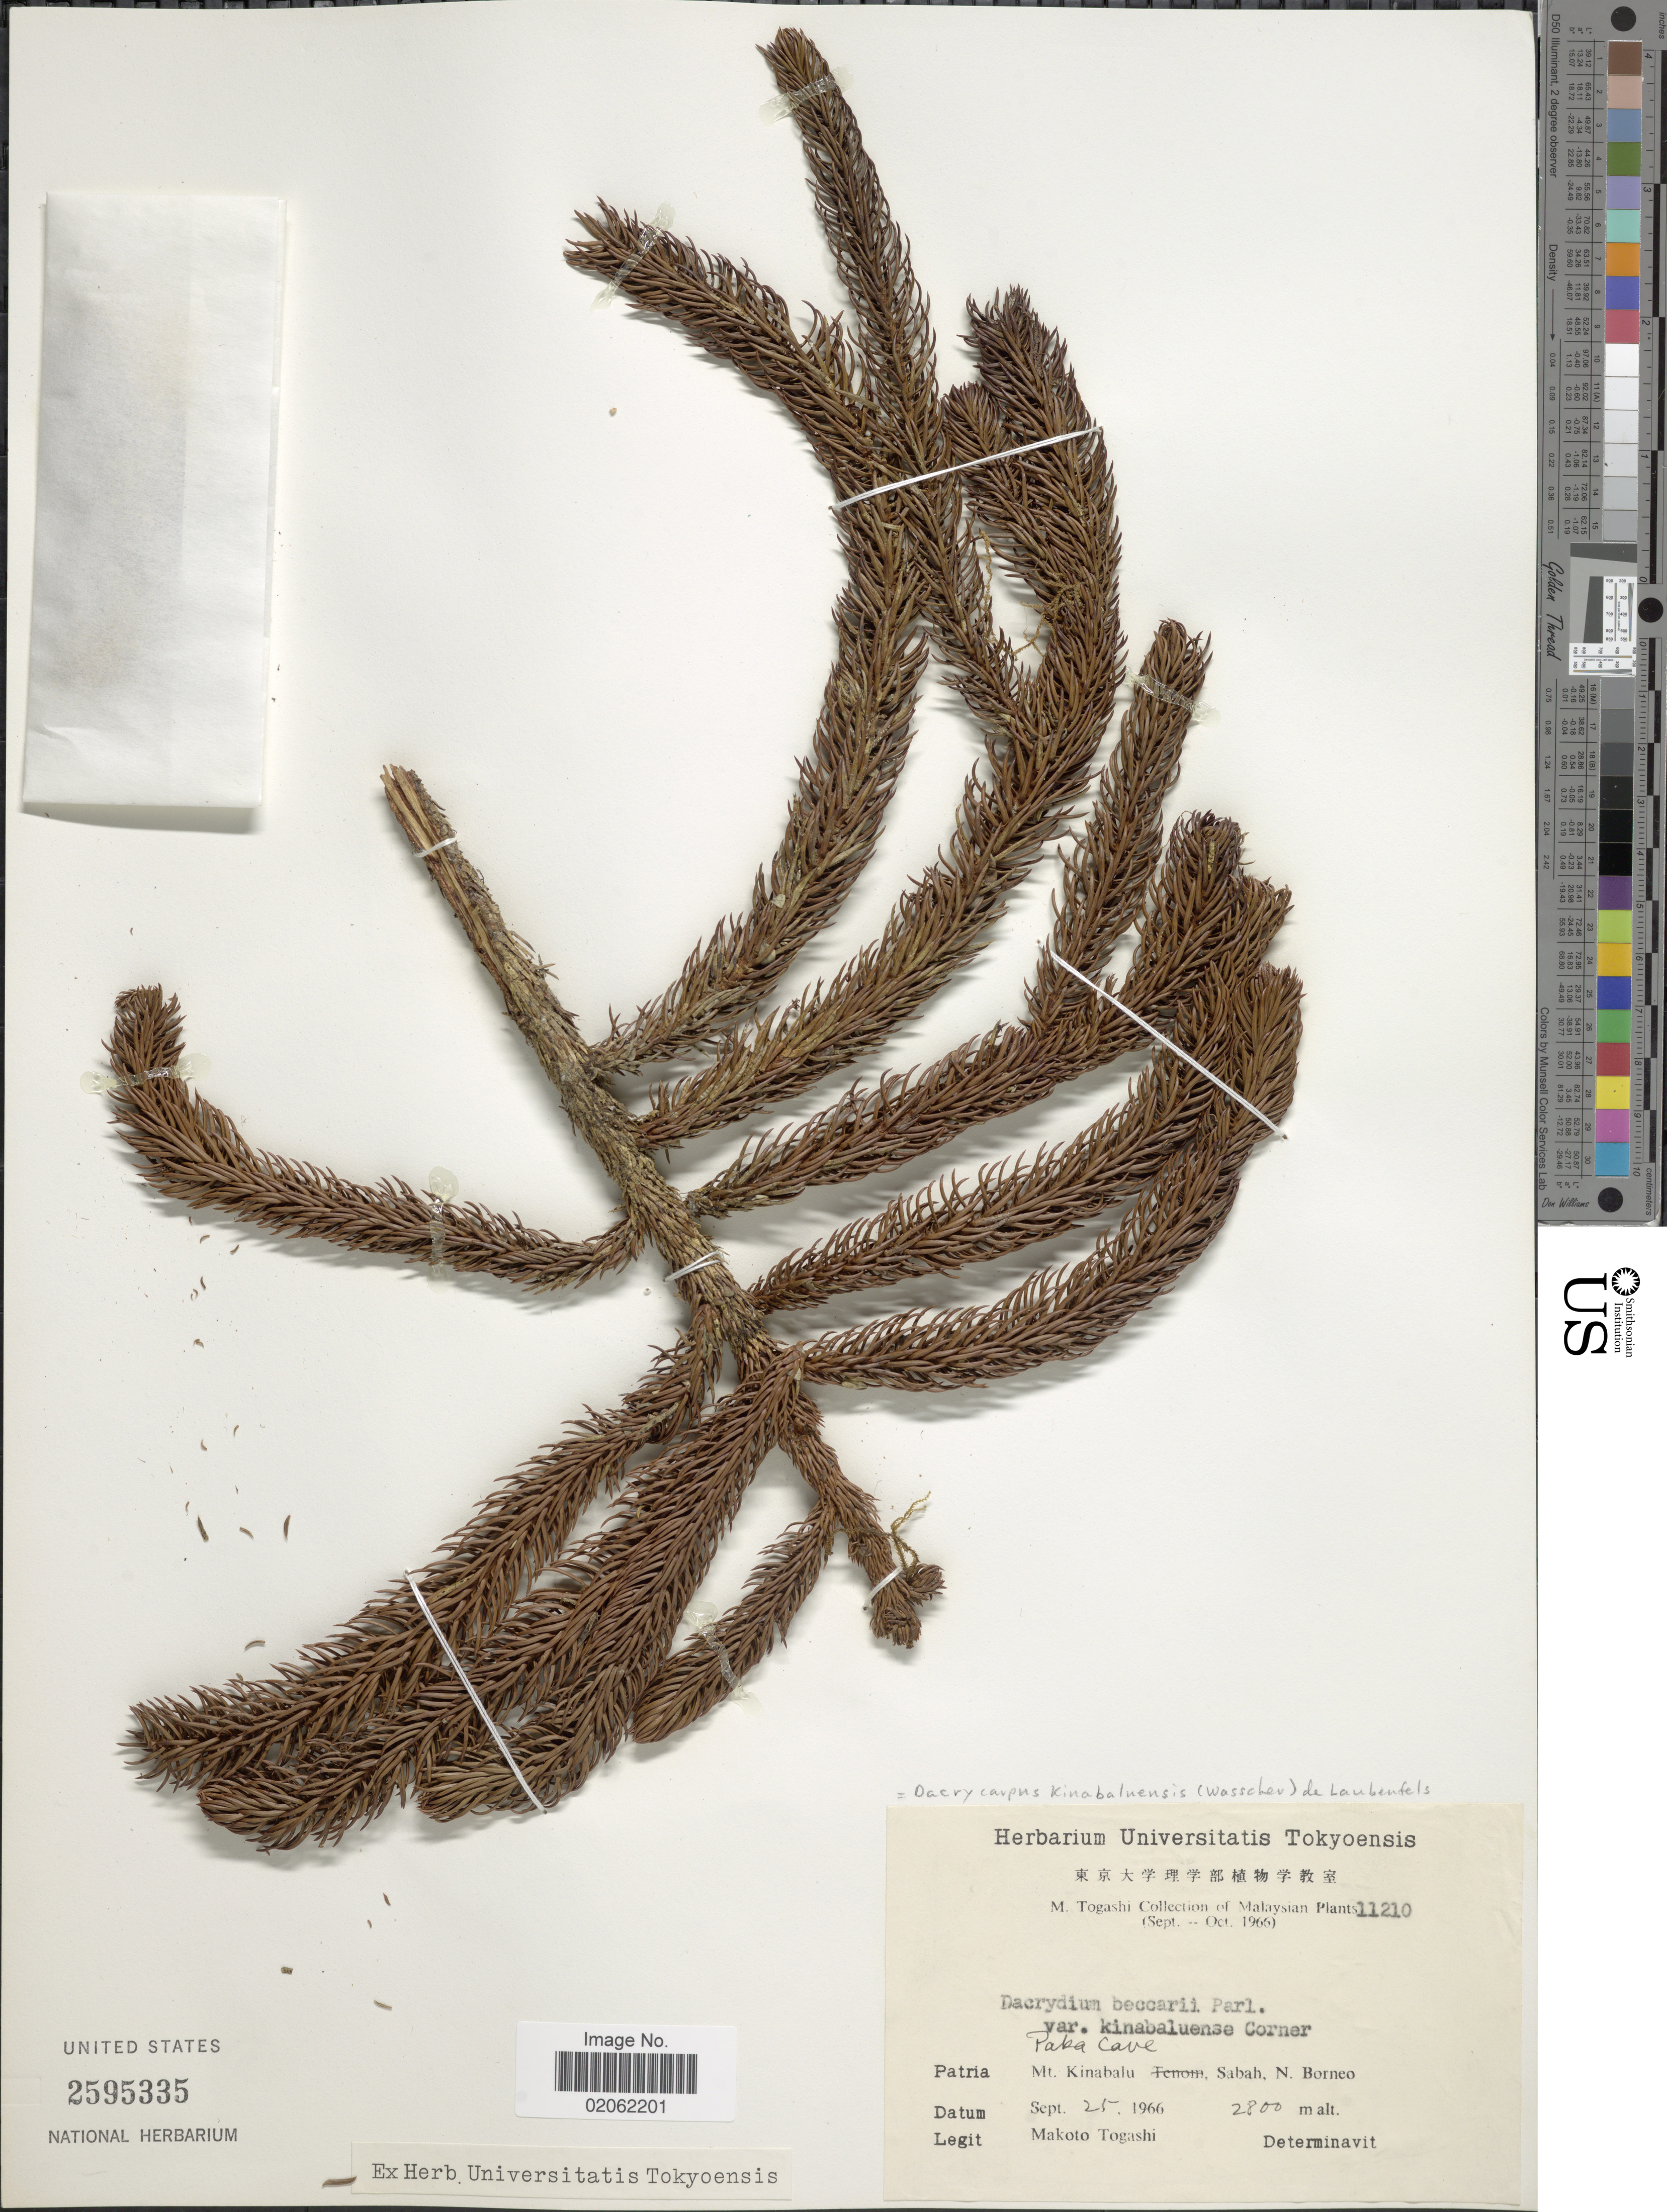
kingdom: Plantae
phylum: Tracheophyta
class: Pinopsida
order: Pinales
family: Podocarpaceae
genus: Dacrycarpus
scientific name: Dacrycarpus kinabaluensis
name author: (Wasscher) de Laub.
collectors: M. Togasi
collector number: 11210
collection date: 1966-09-25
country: Malaysia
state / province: Sabah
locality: Paka Cave, Patria Mt Kinabalu, N. Borneo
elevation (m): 2800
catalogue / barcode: US 2595335